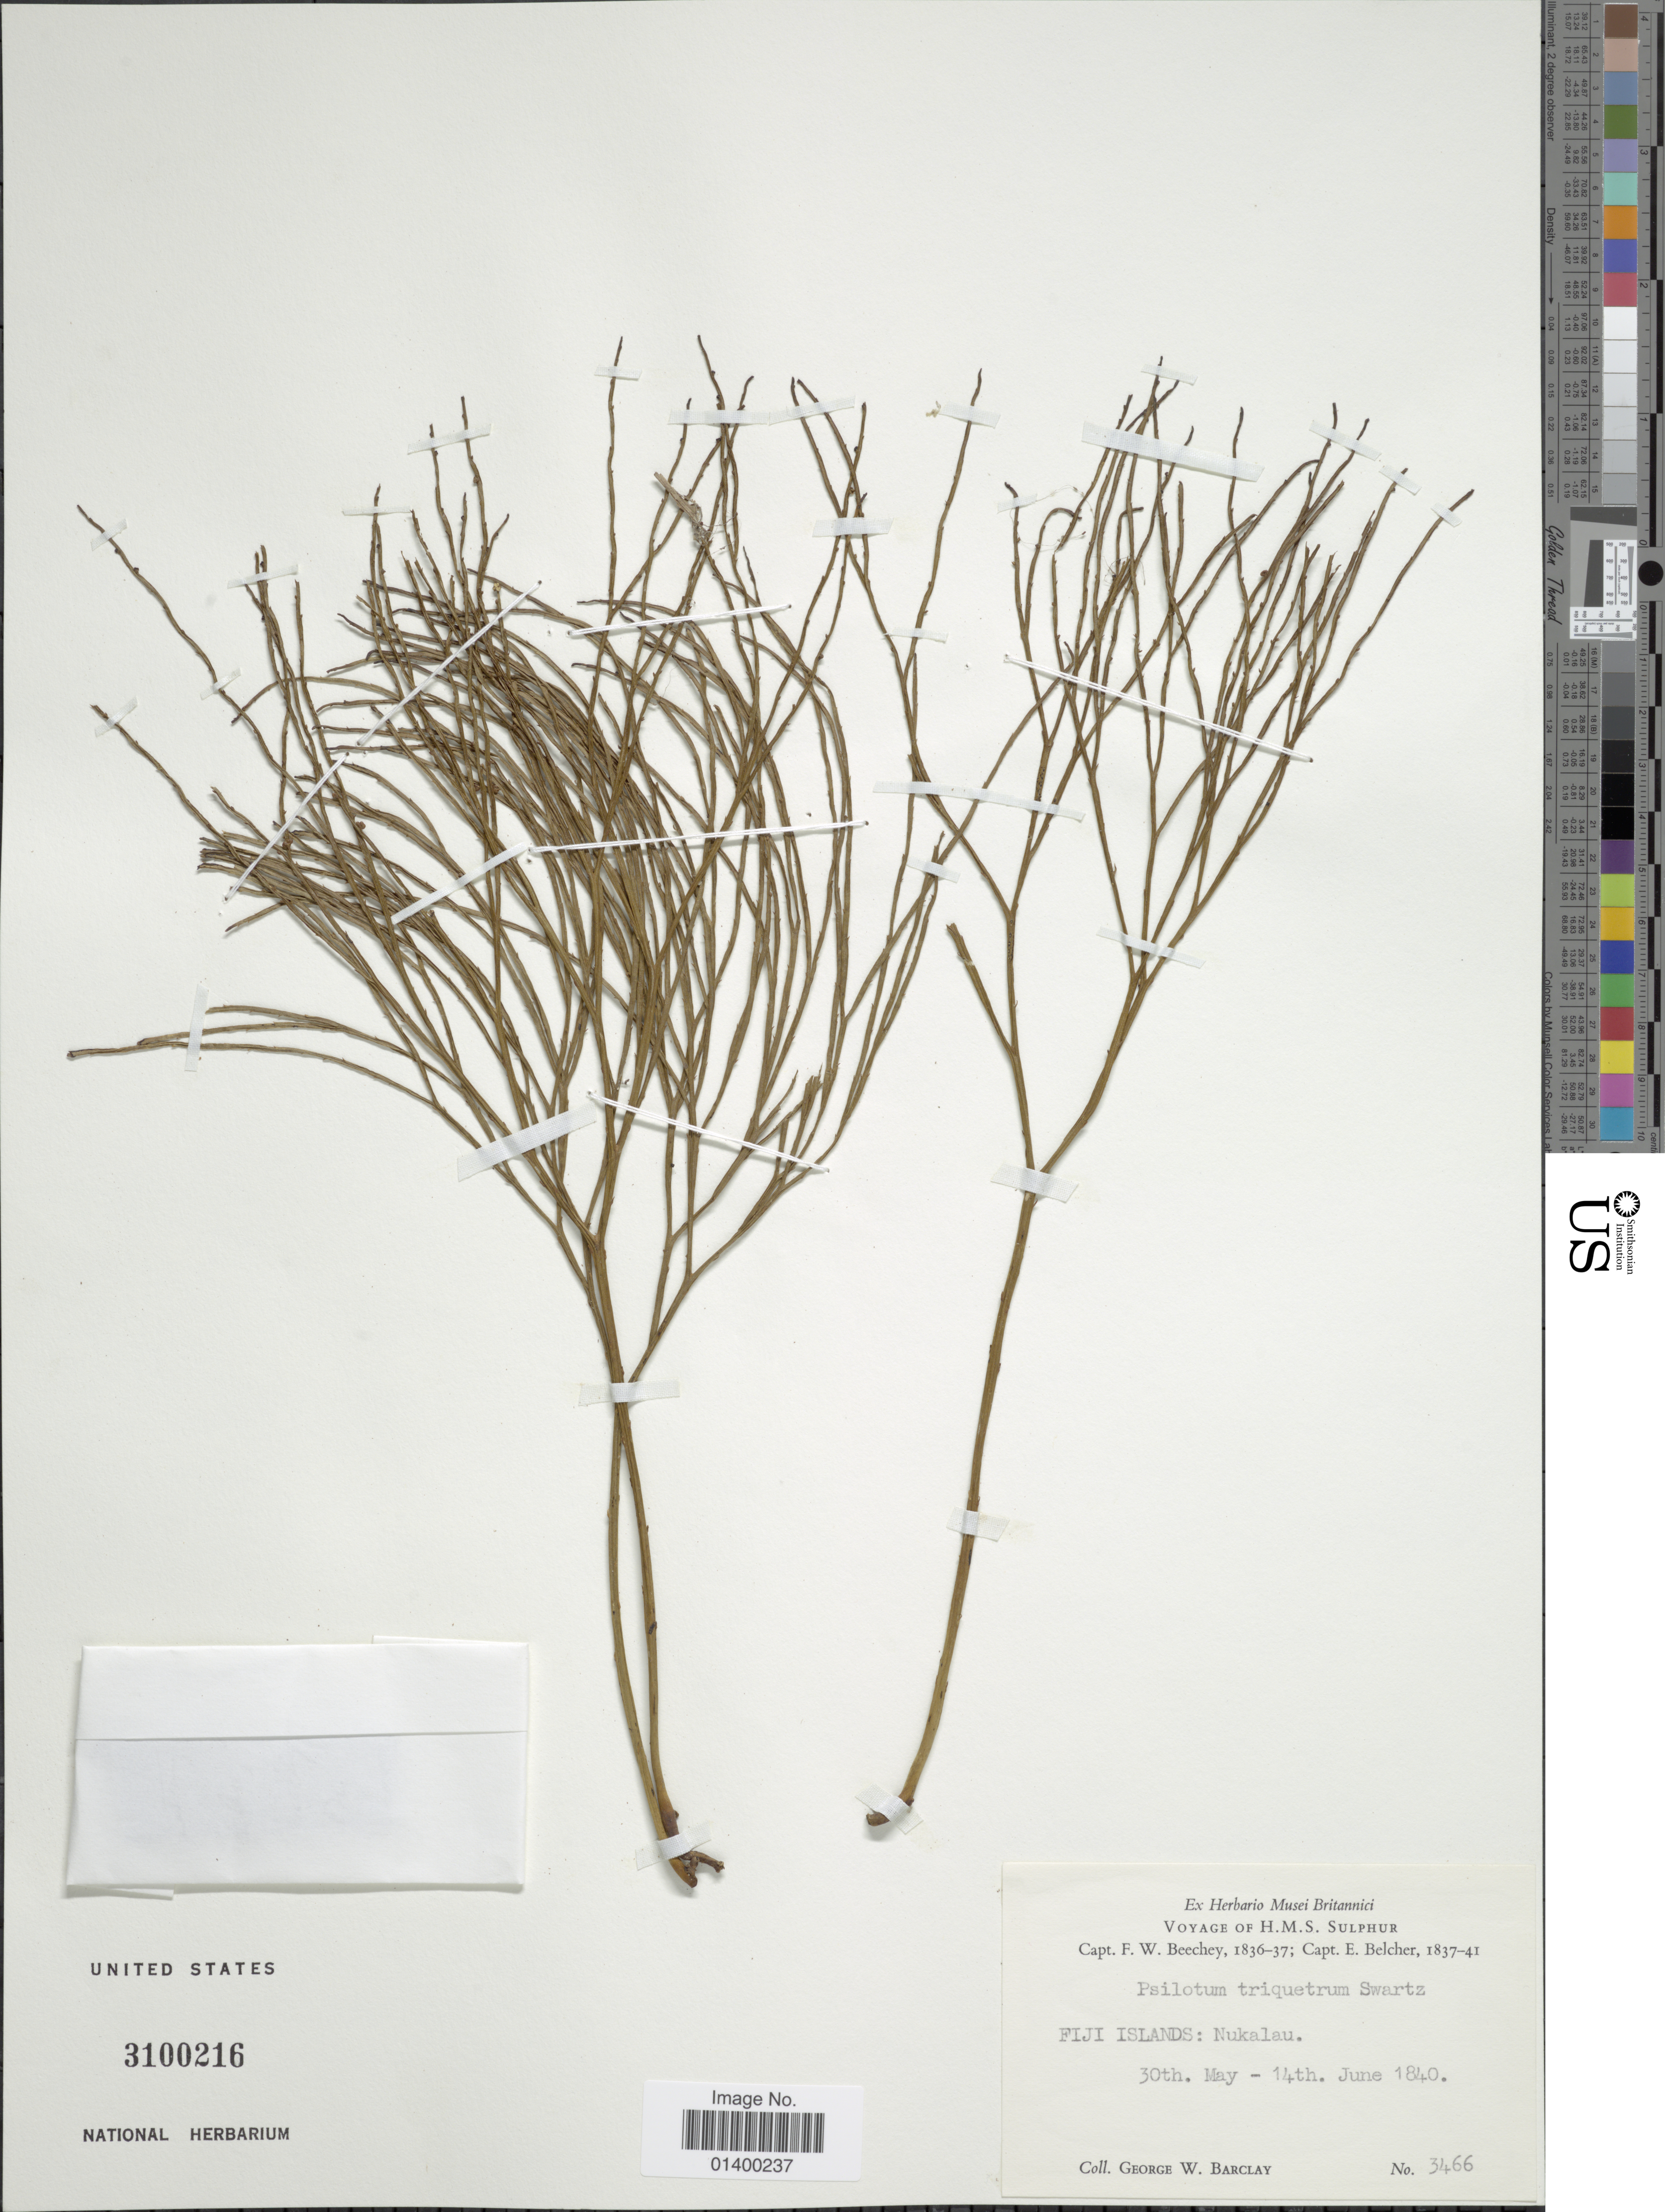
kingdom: Plantae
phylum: Tracheophyta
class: Polypodiopsida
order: Psilotales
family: Psilotaceae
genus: Psilotum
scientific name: Psilotum nudum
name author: (L.) P. Beauv.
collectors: G. W. Barclay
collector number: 3466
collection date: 1840-05-30/1840-06-14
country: Fiji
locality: Fiji Islands: Nukalau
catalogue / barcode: US 3100216